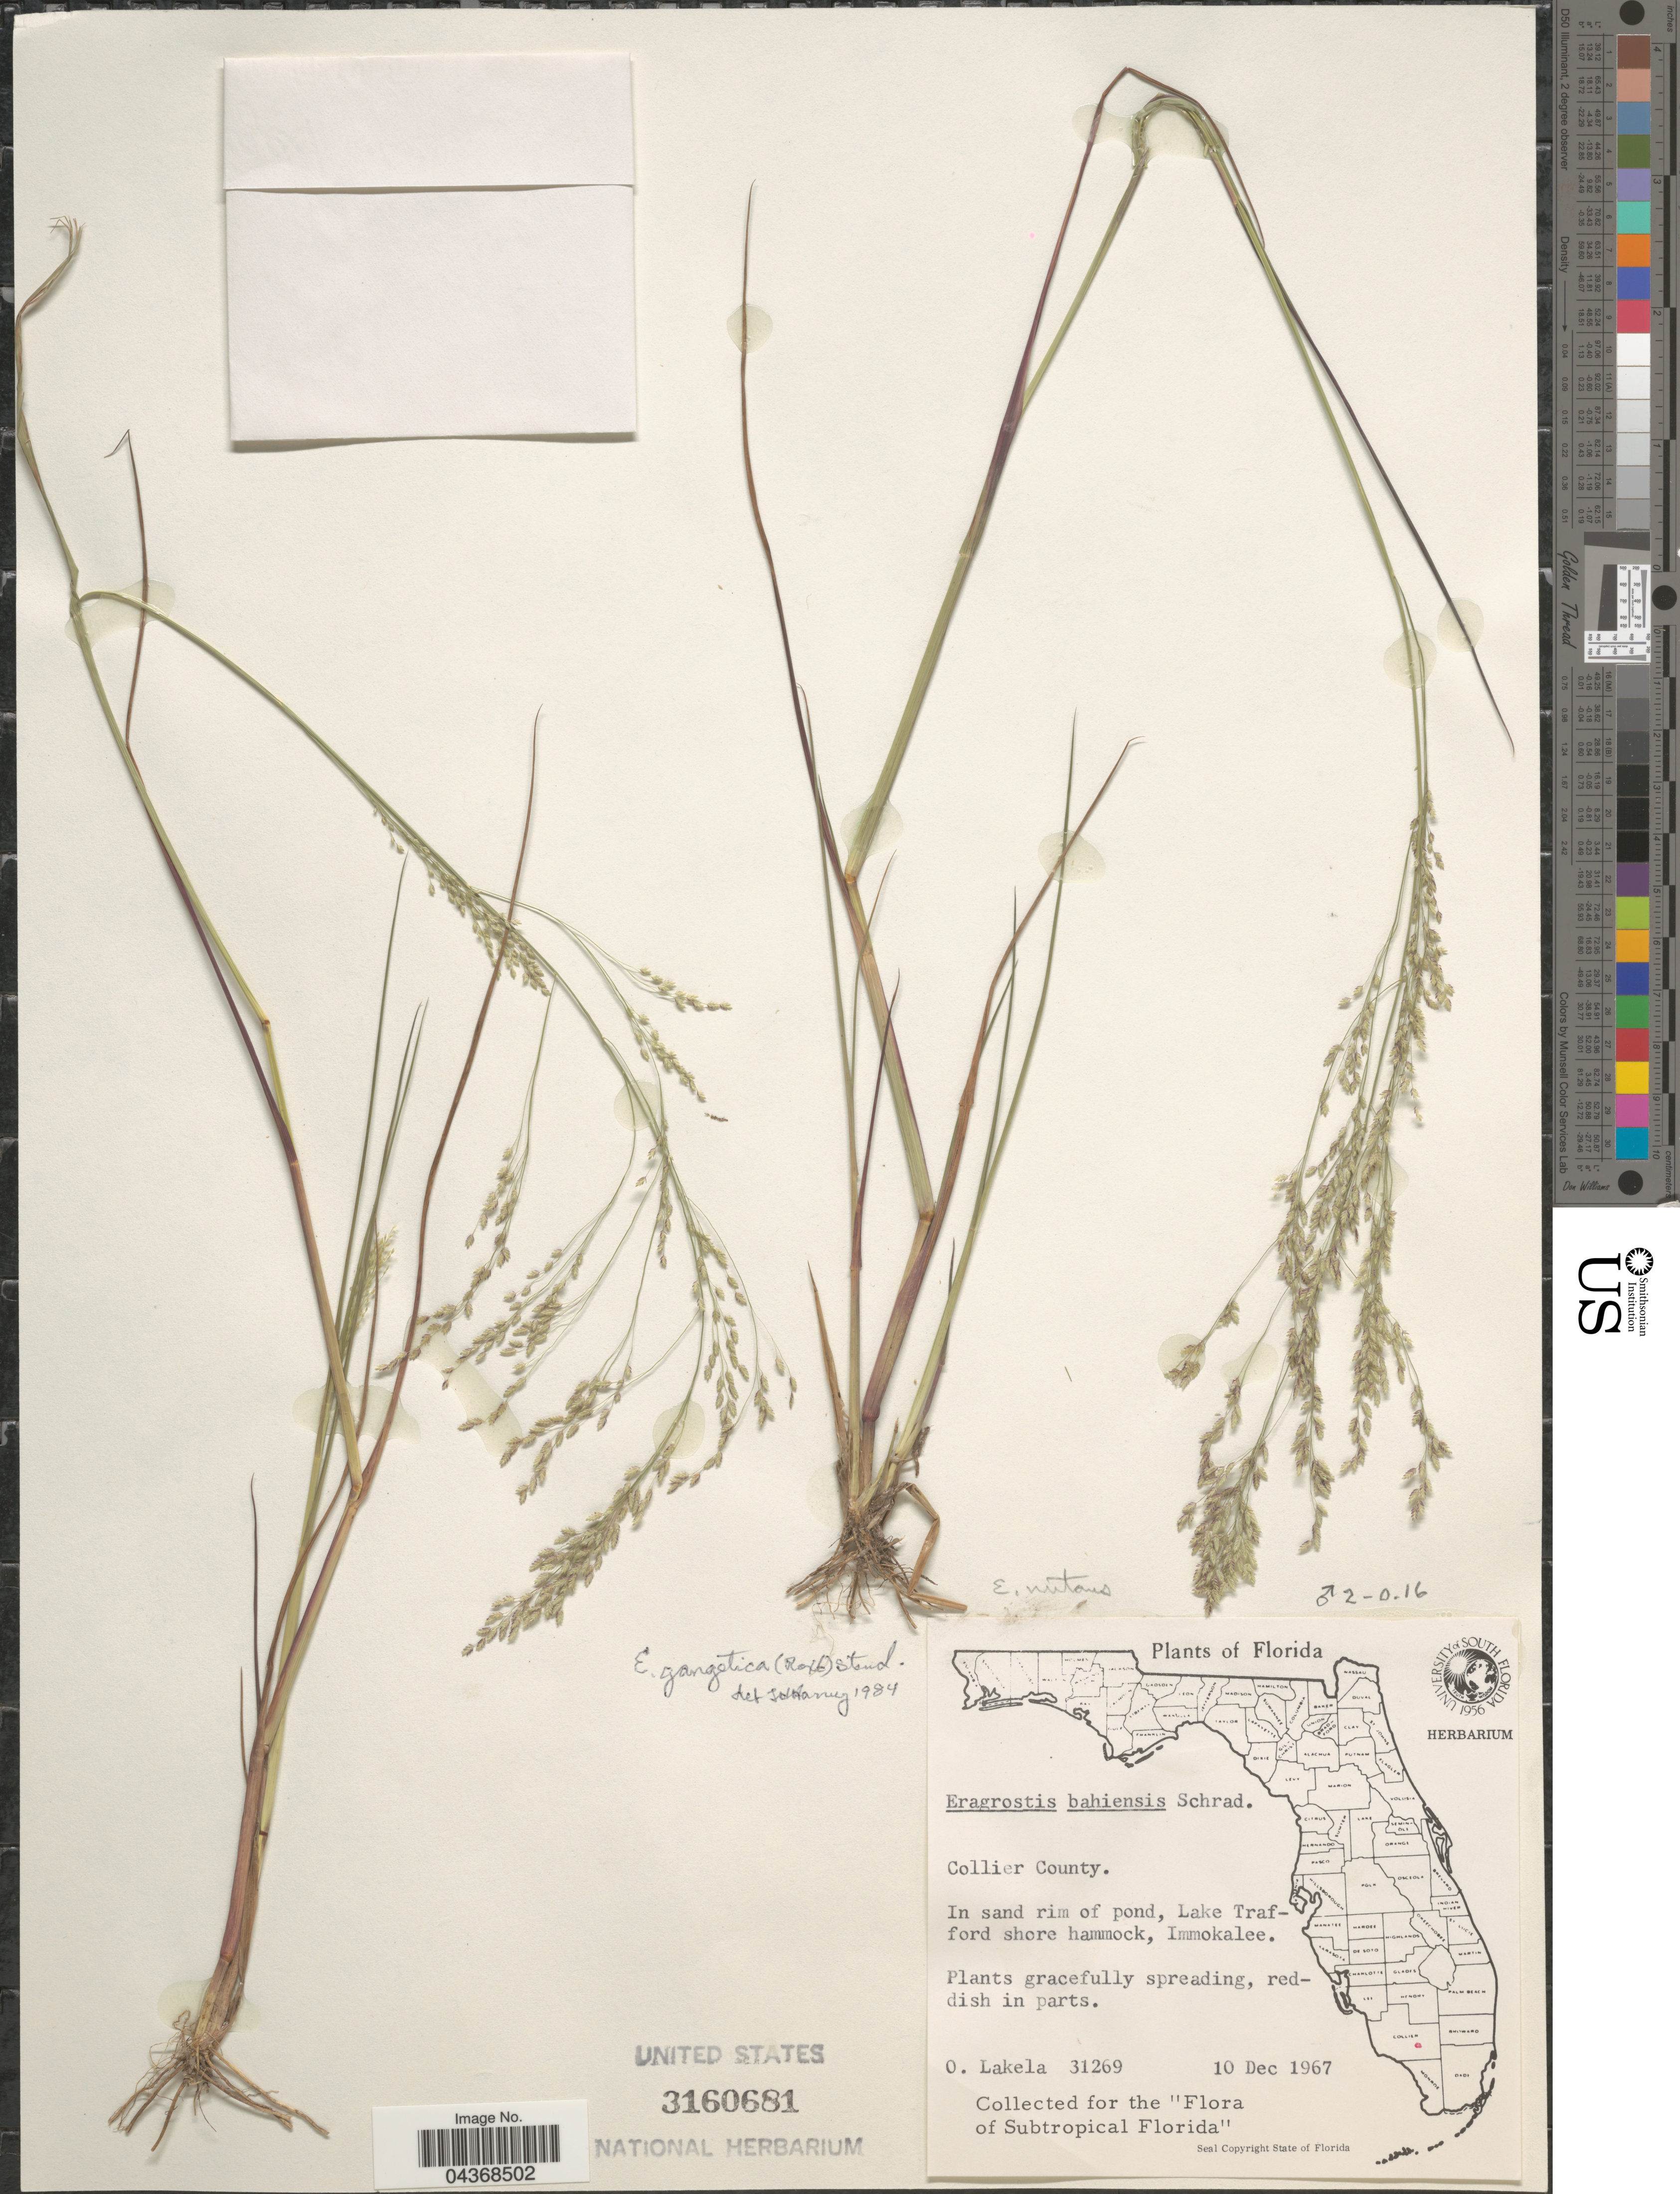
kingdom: Plantae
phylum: Tracheophyta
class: Liliopsida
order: Poales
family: Poaceae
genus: Eragrostis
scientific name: Eragrostis gangetica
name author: (Roxb.) Steud.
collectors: O. Lakela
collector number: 31269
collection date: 1967-12-10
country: United States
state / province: Florida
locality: Collier County. In sand rim of pond, Lake Trafford shore hammock, Immokalee. Subtropical Florida [unsure placement].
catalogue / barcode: US 3160681